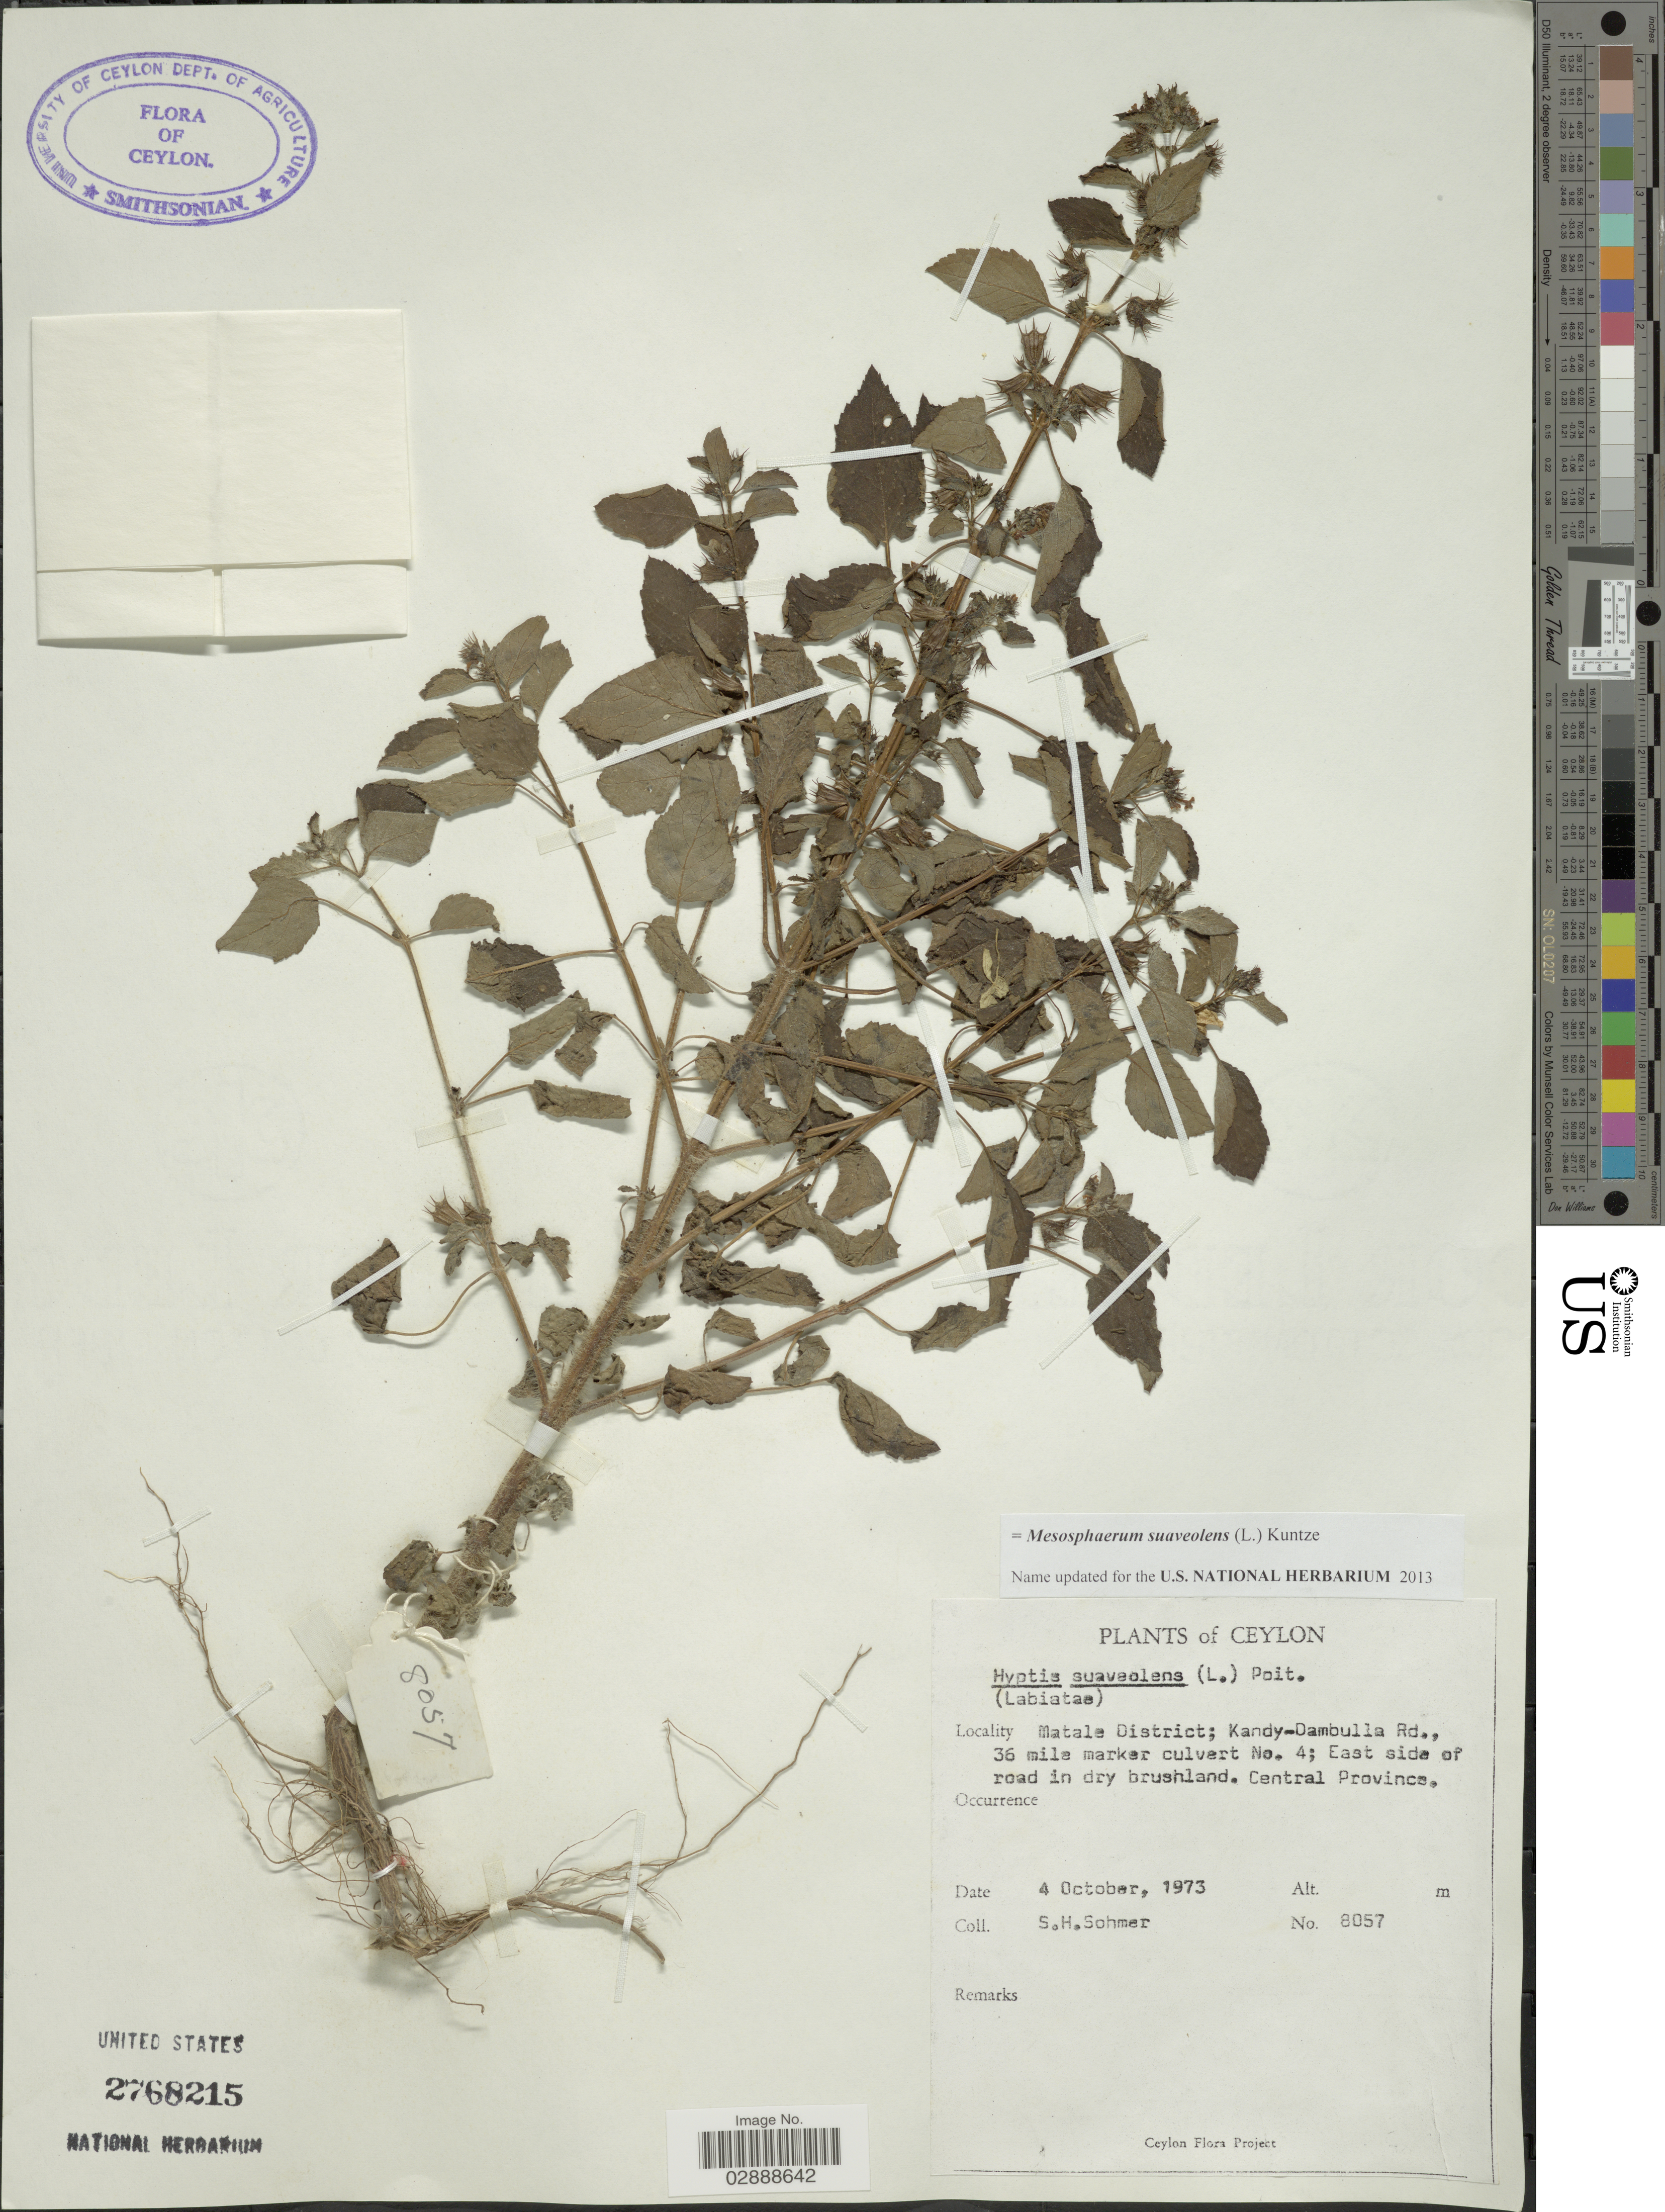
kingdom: Plantae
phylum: Tracheophyta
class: Magnoliopsida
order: Lamiales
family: Lamiaceae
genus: Mesosphaerum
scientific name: Mesosphaerum suaveolens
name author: (L.) Kuntze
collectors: S. H. Sohmer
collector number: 8057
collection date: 1973-10-04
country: Sri Lanka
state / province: Central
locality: Ceylon, Matale District; Kandy-Dambulla Rd., 36 mile marker culvert No. 4; East side of road in dry brushland.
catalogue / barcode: US 2768215